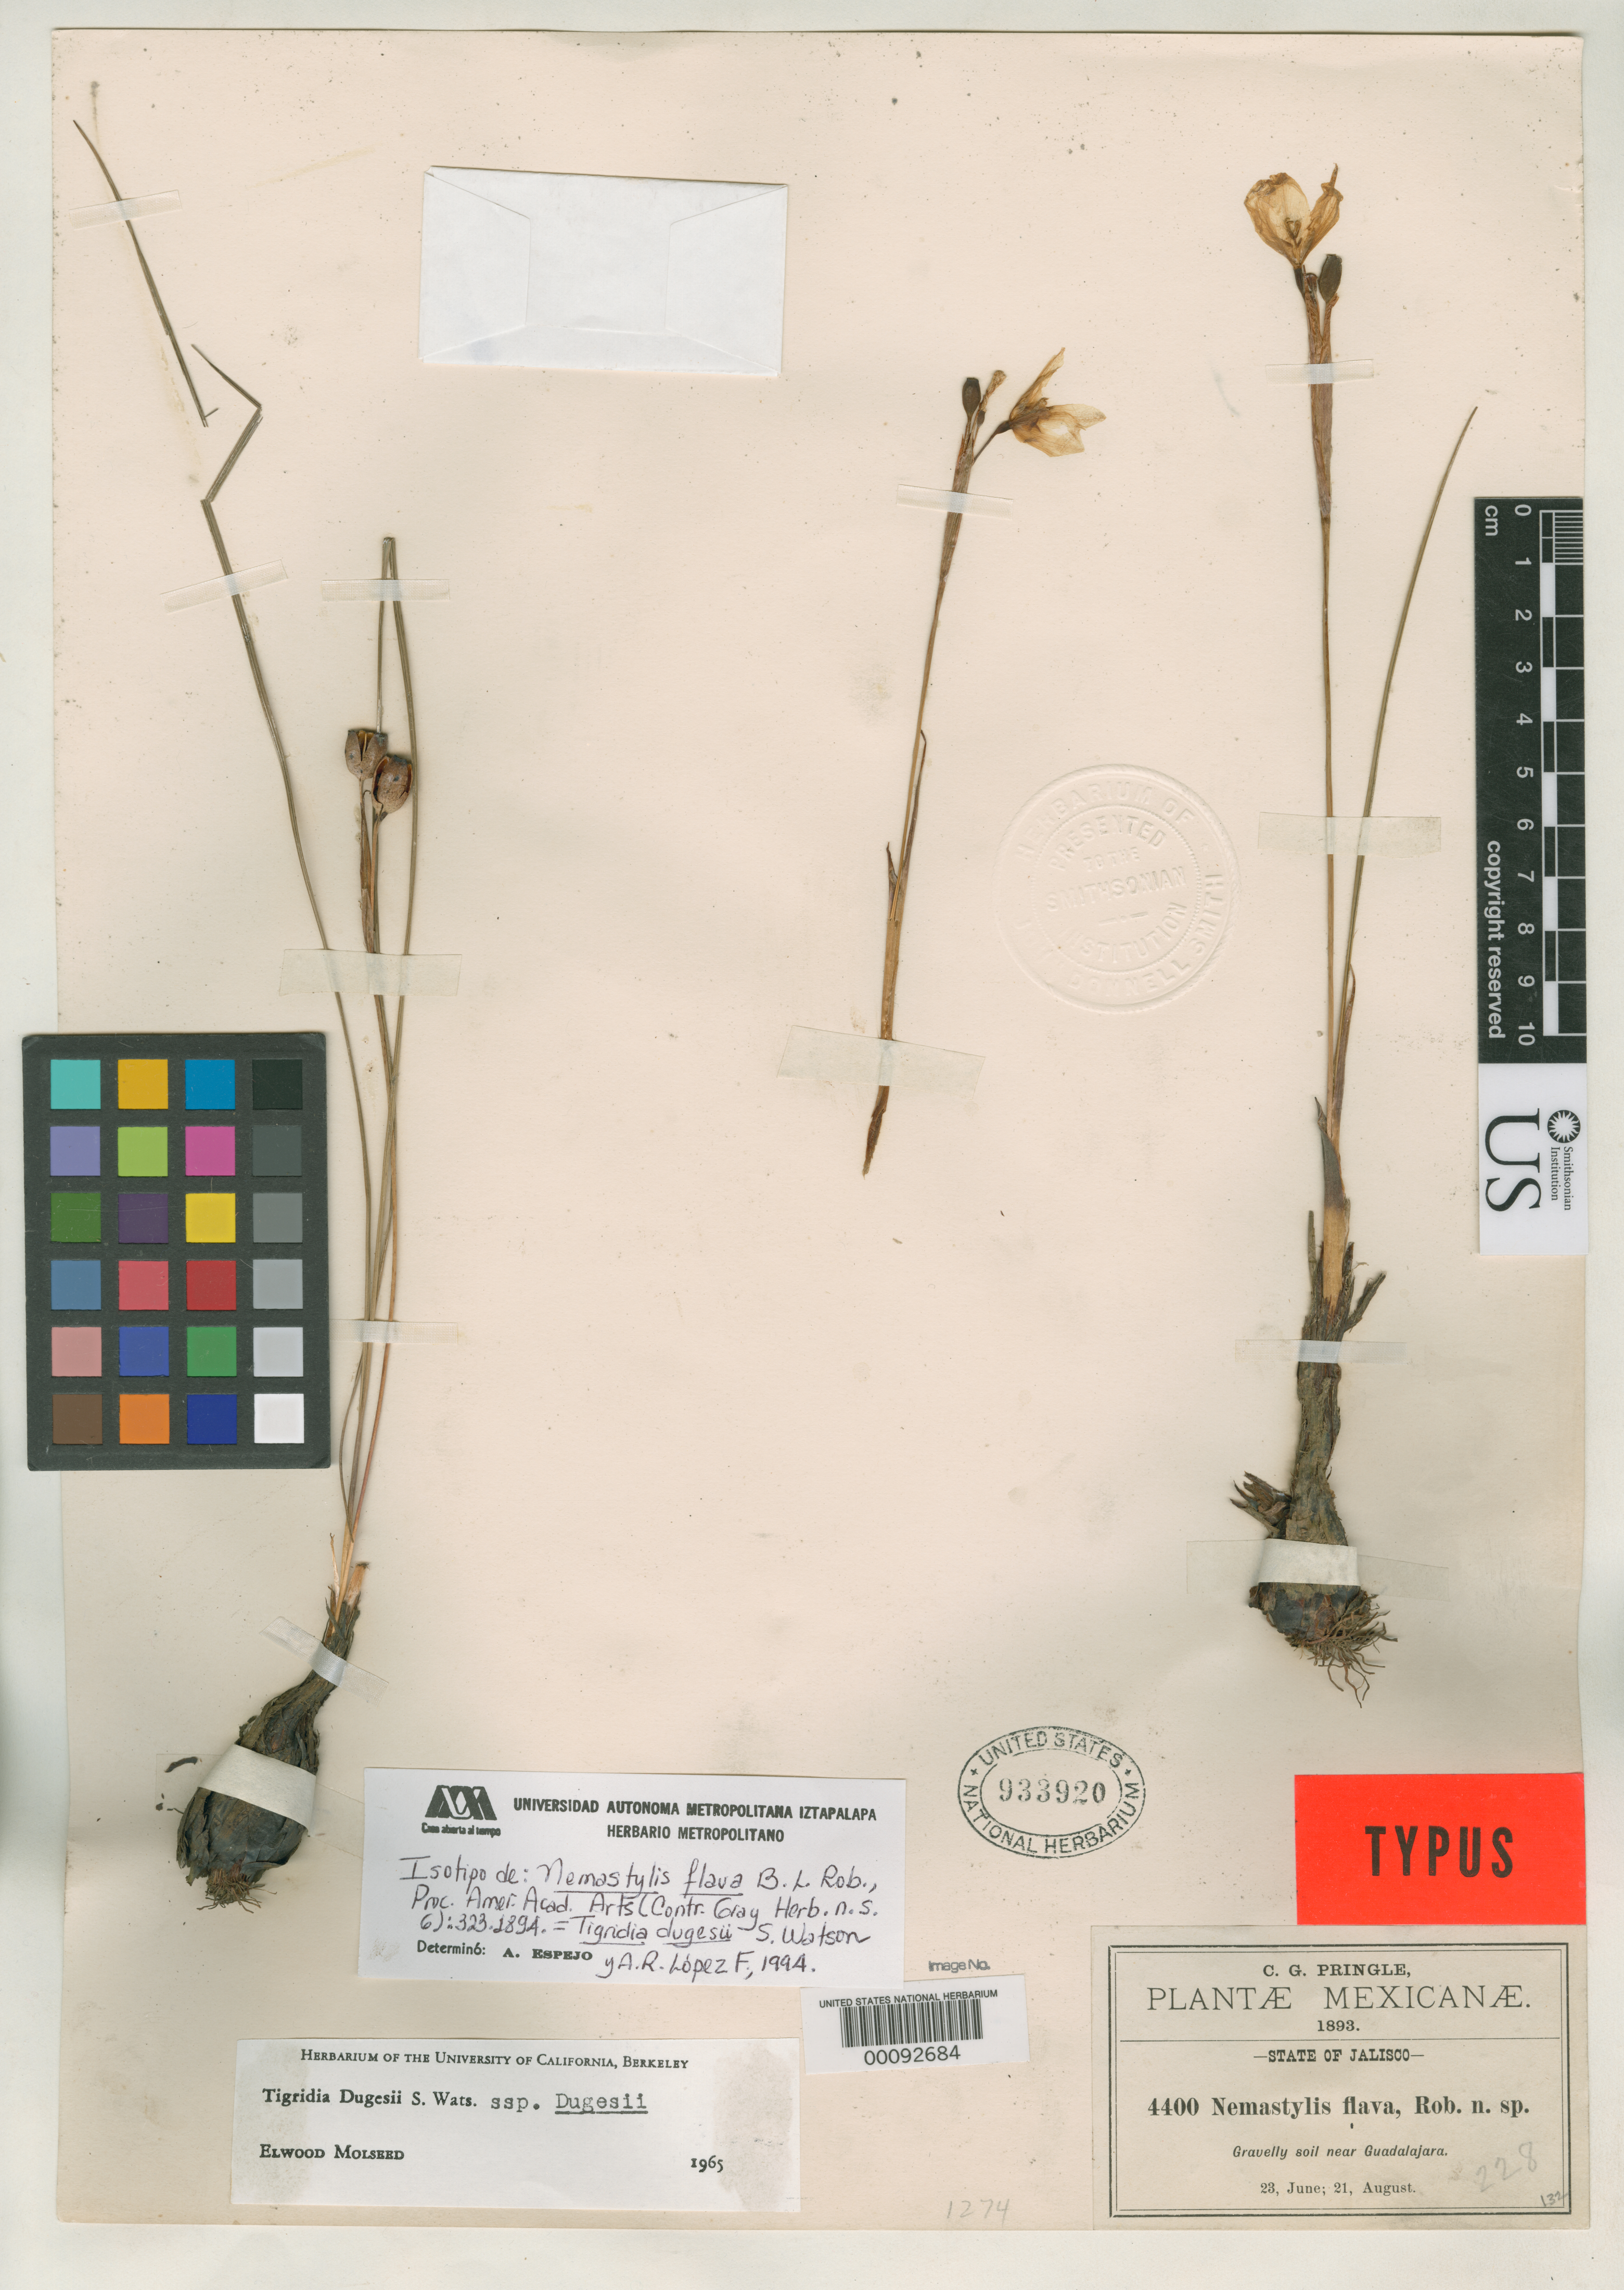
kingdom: Plantae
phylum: Tracheophyta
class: Liliopsida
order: Asparagales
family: Iridaceae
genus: Nemastylis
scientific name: Nemastylis flava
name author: B.L. Rob.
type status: Syntype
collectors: C. G. Pringle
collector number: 4400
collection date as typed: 23 Jun 1893 and 21 Aug 1893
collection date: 1893-06-23,1893-08-21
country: Mexico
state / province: Jalisco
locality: Near Guadalajara.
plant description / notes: Although annotated as "Isotipo" by Espejo & López F., the sheet is mounted with collections made on two different dates (23 June and 21 August) which therefore must be regarded as syntypes.; Specimen ex herb. John Donnell Smith.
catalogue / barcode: US 933920